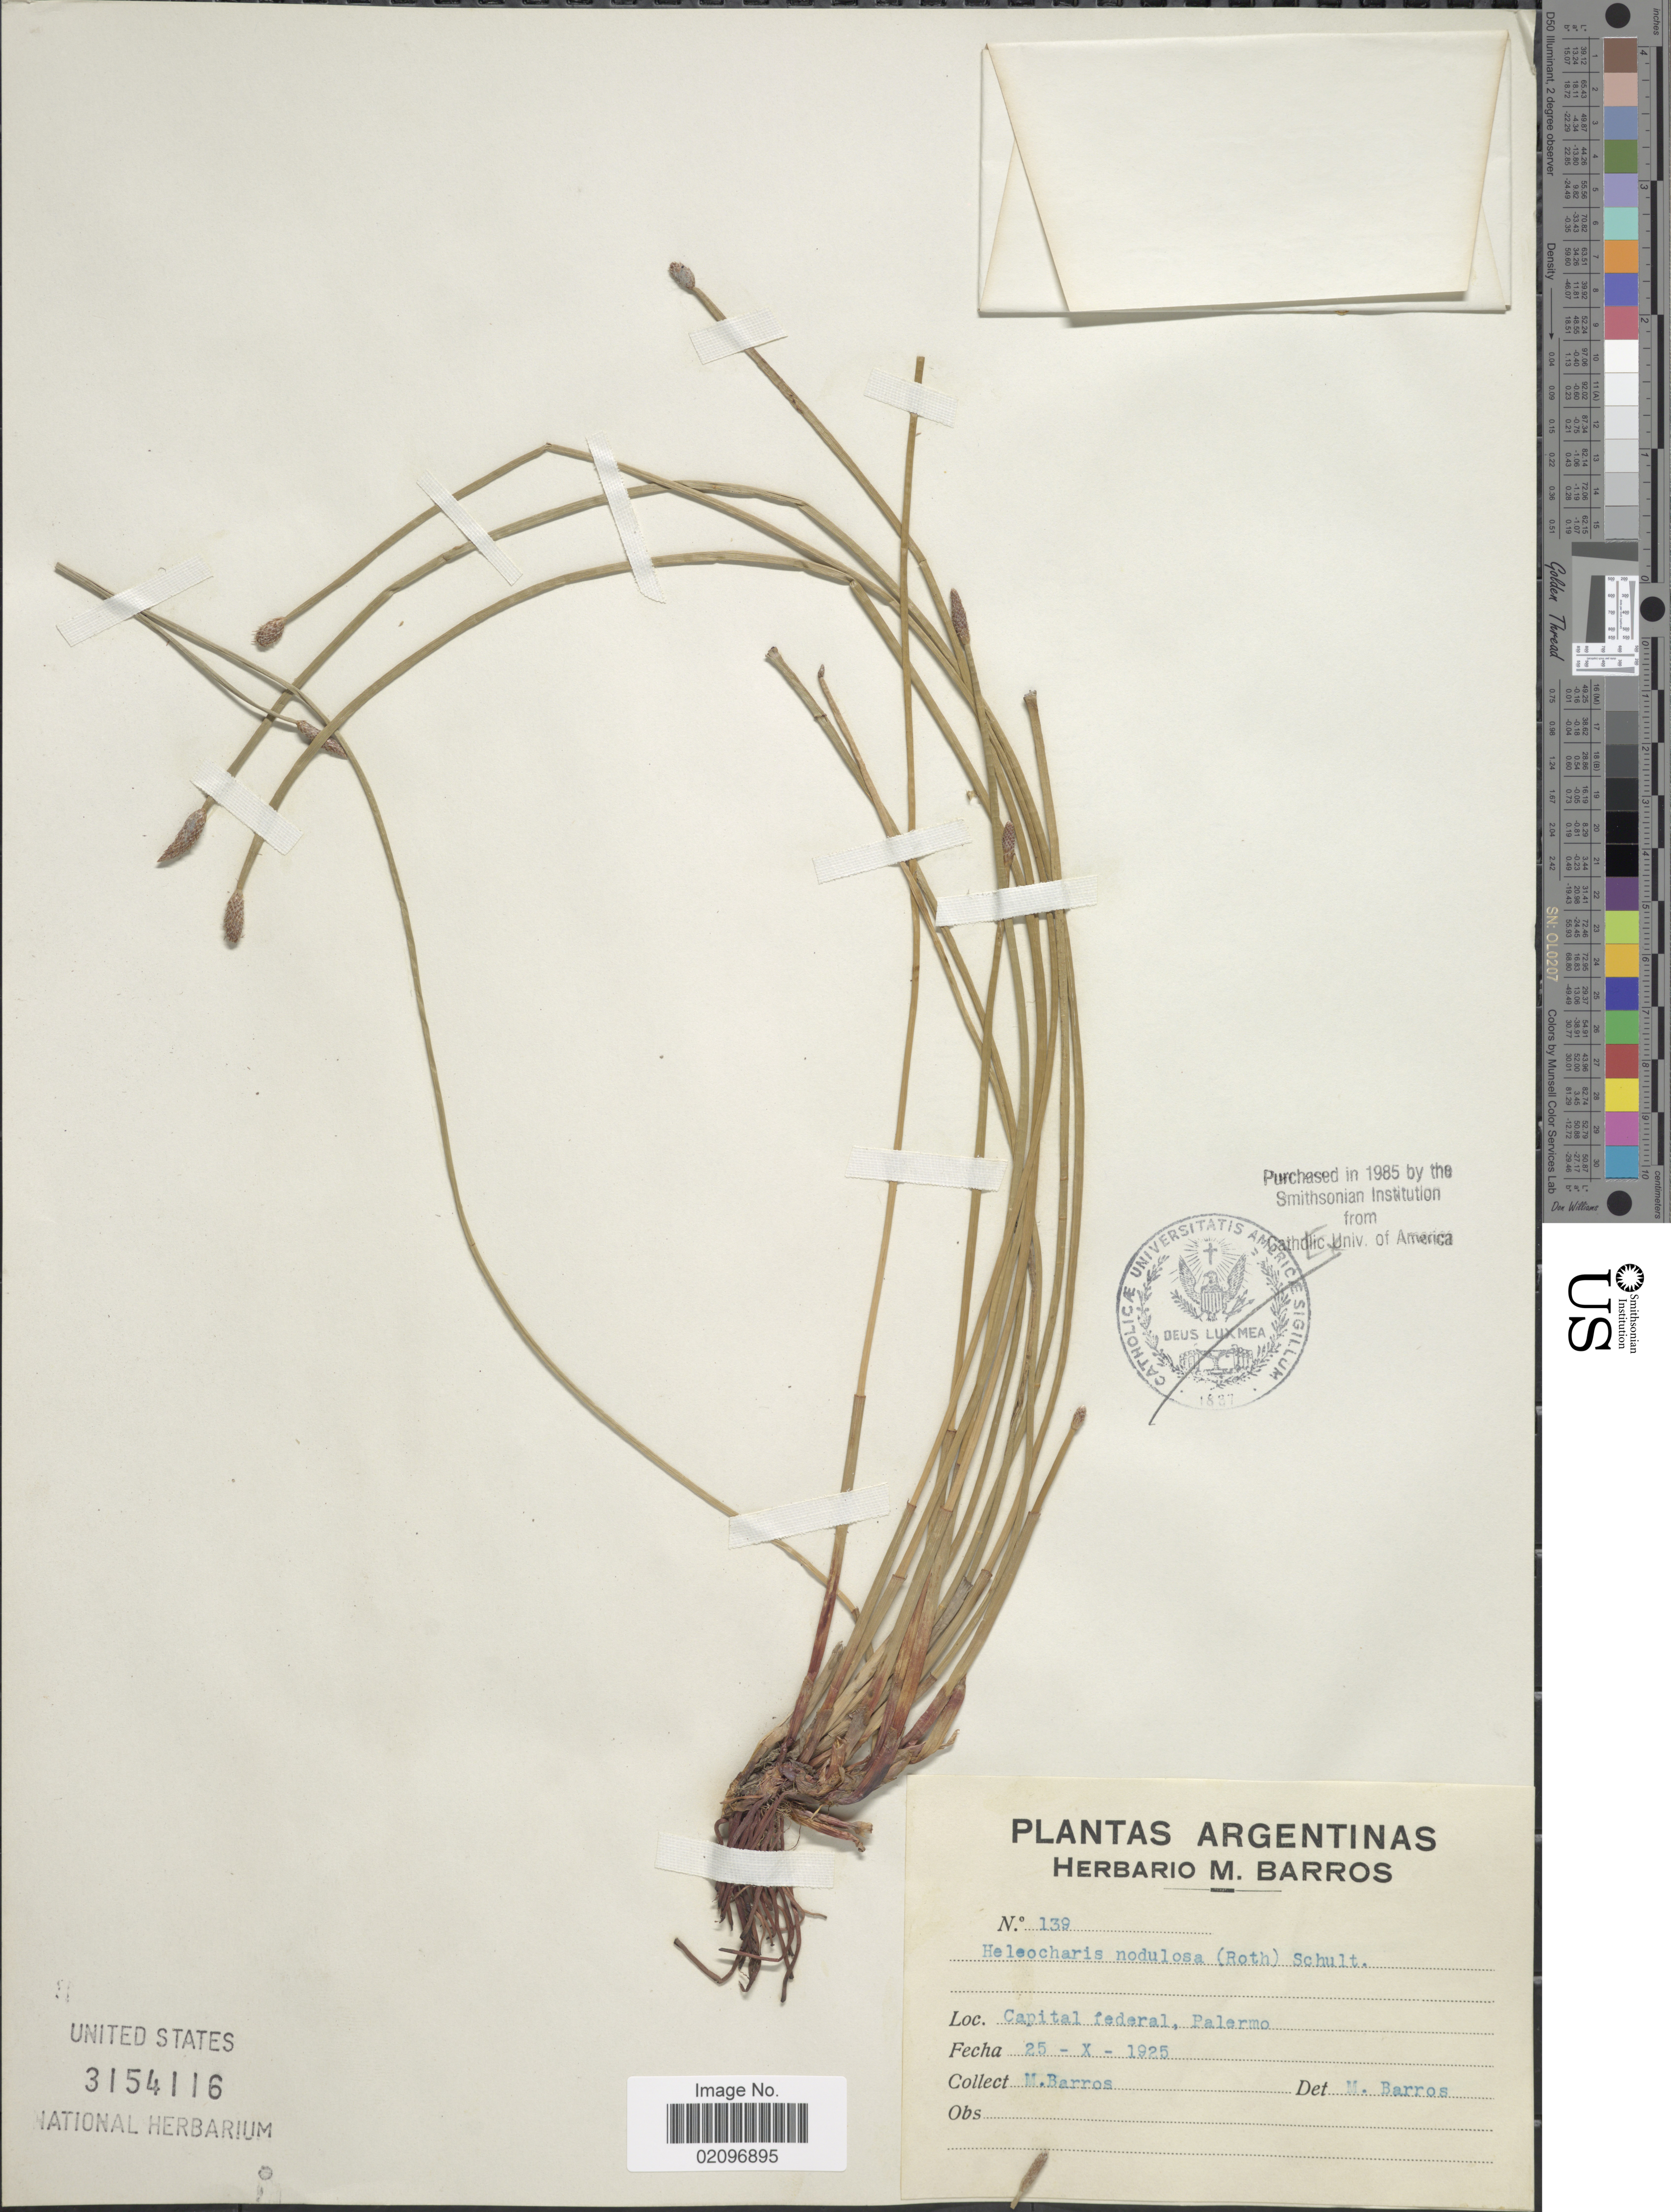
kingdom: Plantae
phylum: Tracheophyta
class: Liliopsida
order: Poales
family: Cyperaceae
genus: Eleocharis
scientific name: Eleocharis montana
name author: (Kunth) Roem. & Schult.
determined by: Strong, Mark T., (BOT), Smithsonian Institution - National Museum of Natural History (UNITED STATES)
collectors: M. Barros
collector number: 139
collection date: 1925-10-25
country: Argentina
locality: Argentinas, Capital federal, Palermo.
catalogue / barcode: US 3154116